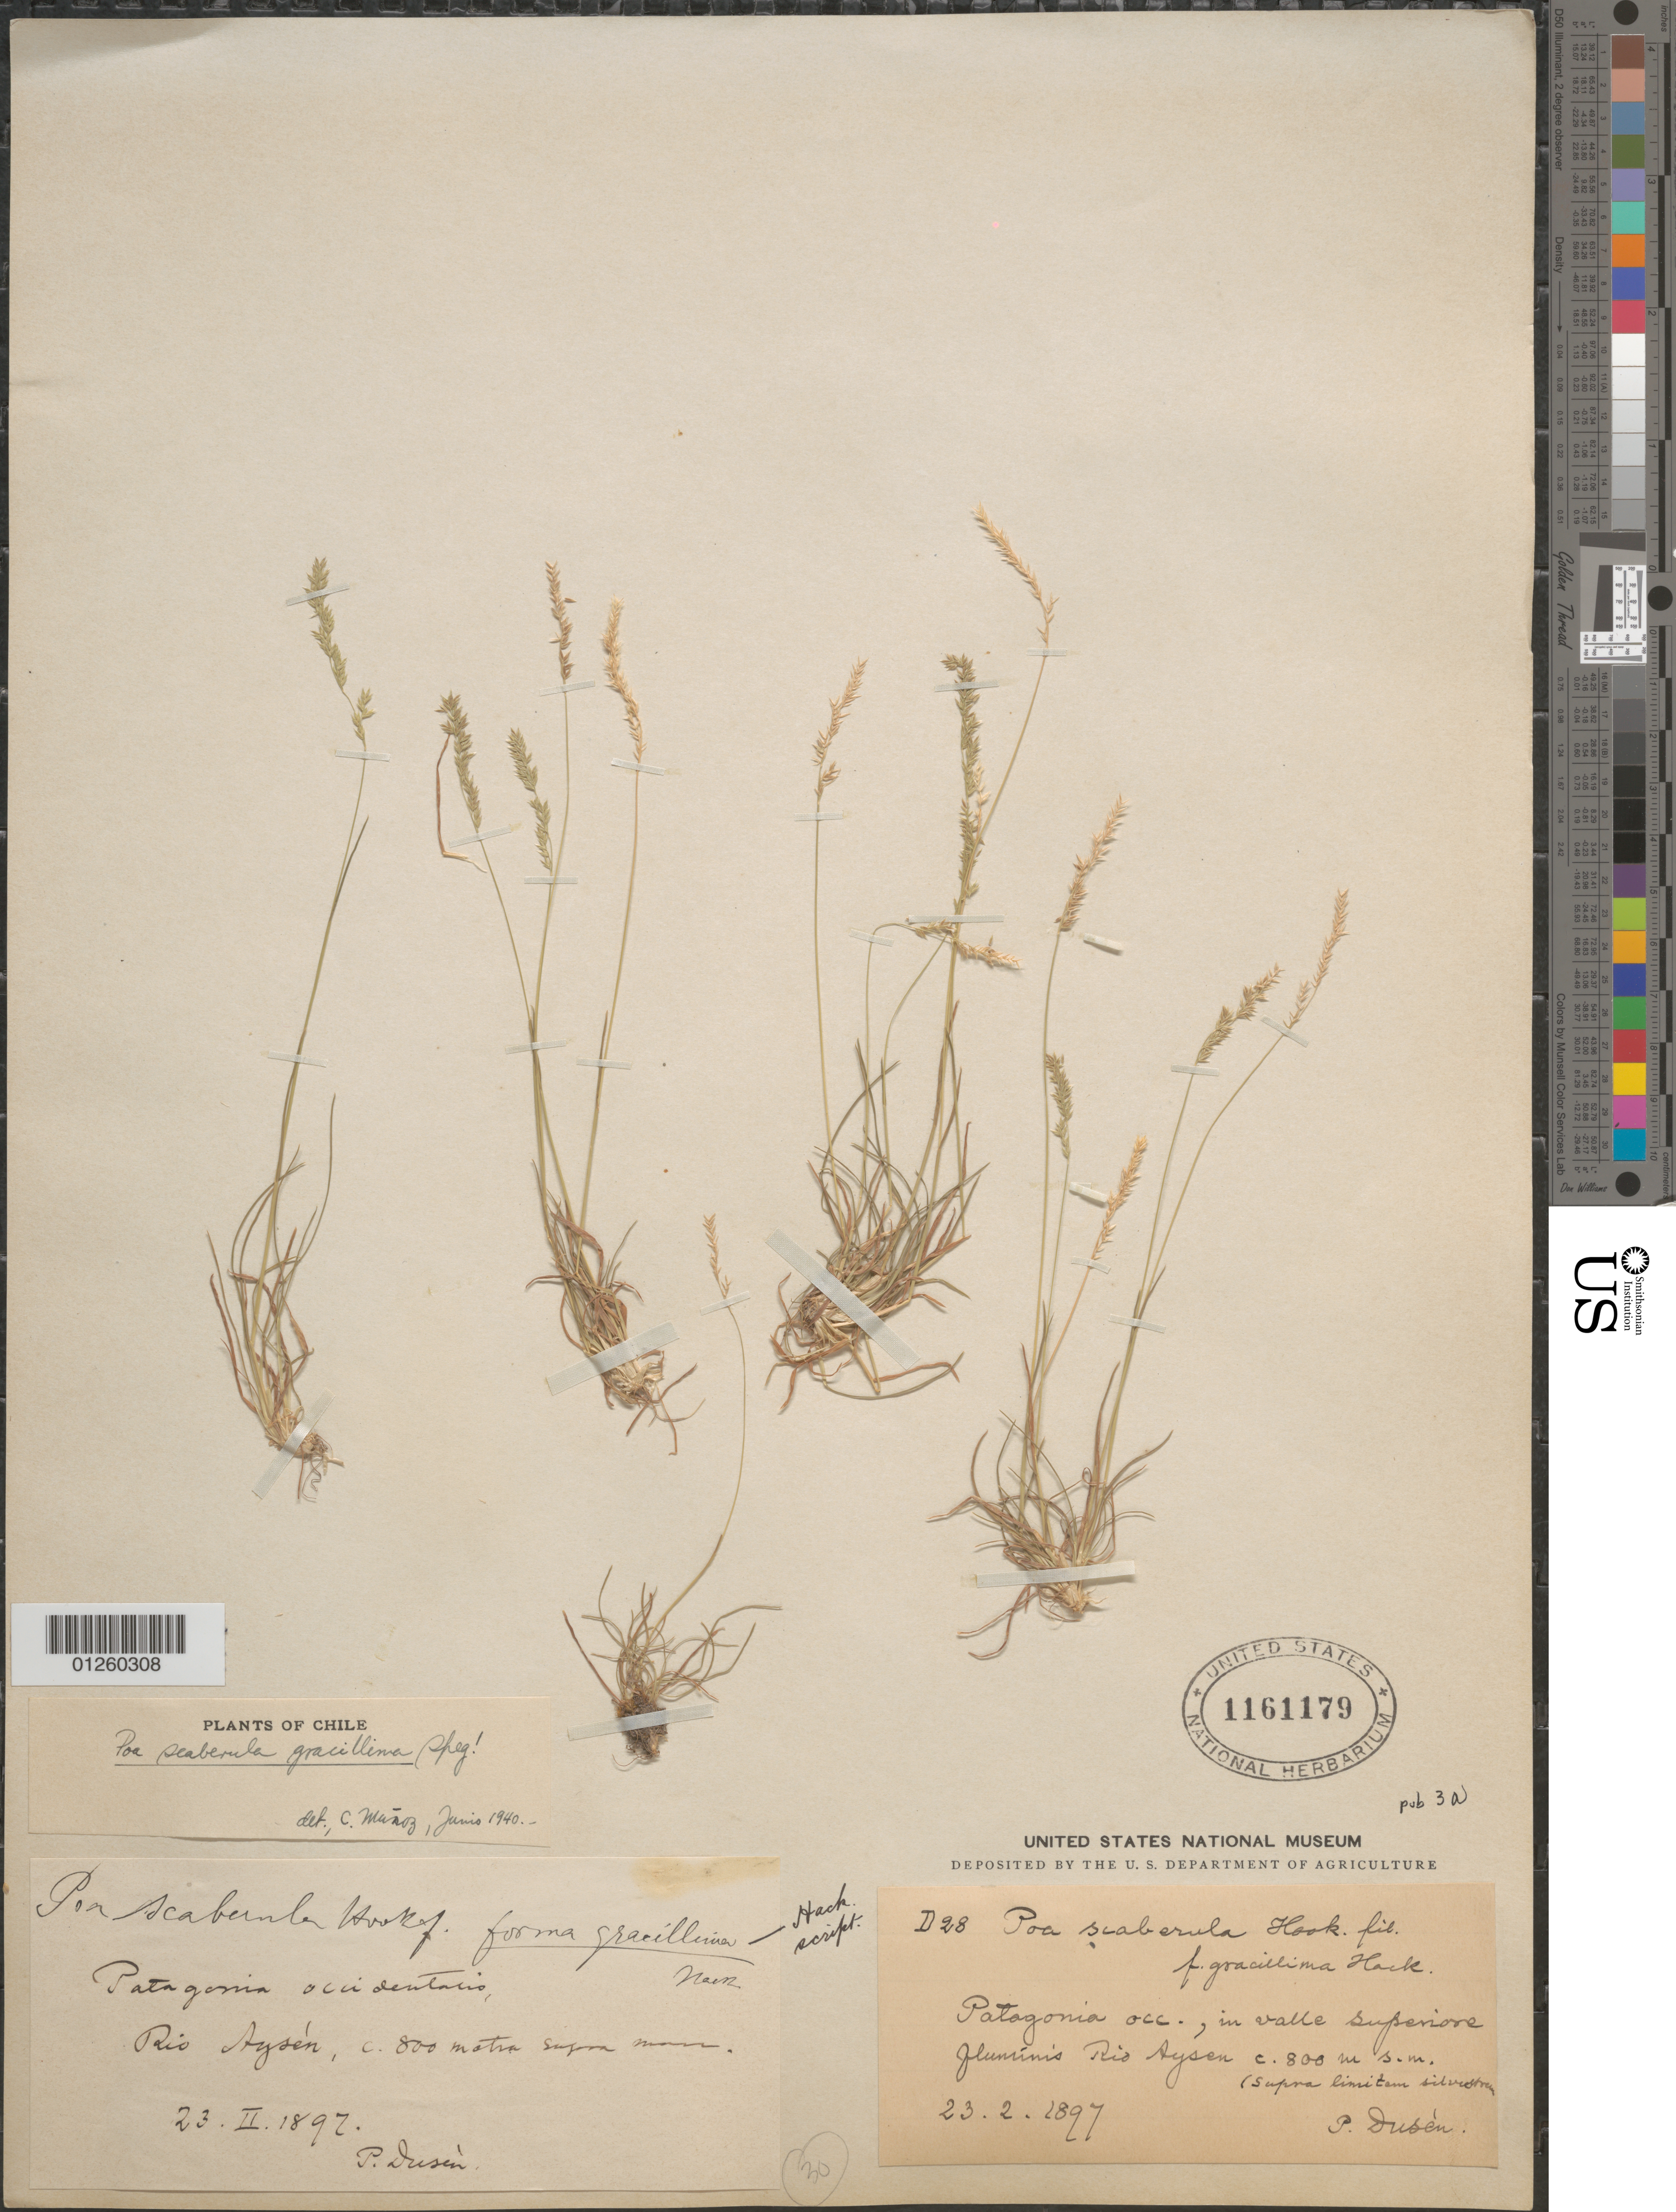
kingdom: Plantae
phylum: Tracheophyta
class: Liliopsida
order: Poales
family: Poaceae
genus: Poa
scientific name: Poa scaberula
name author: Hook. f.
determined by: Soreng, Robert J., Research Associate (BOT), Smithsonian Institution - National Museum of Natural History (UNITED STATES)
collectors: P. Dusén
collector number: D28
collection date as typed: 23.II.1897; 23.2.1897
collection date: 1897-02-23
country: Chile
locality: Patagonia occidentalis; in valle superiore fluminis Rio Aysén.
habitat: valle superiore fluminis.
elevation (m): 244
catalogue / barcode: US 1161179